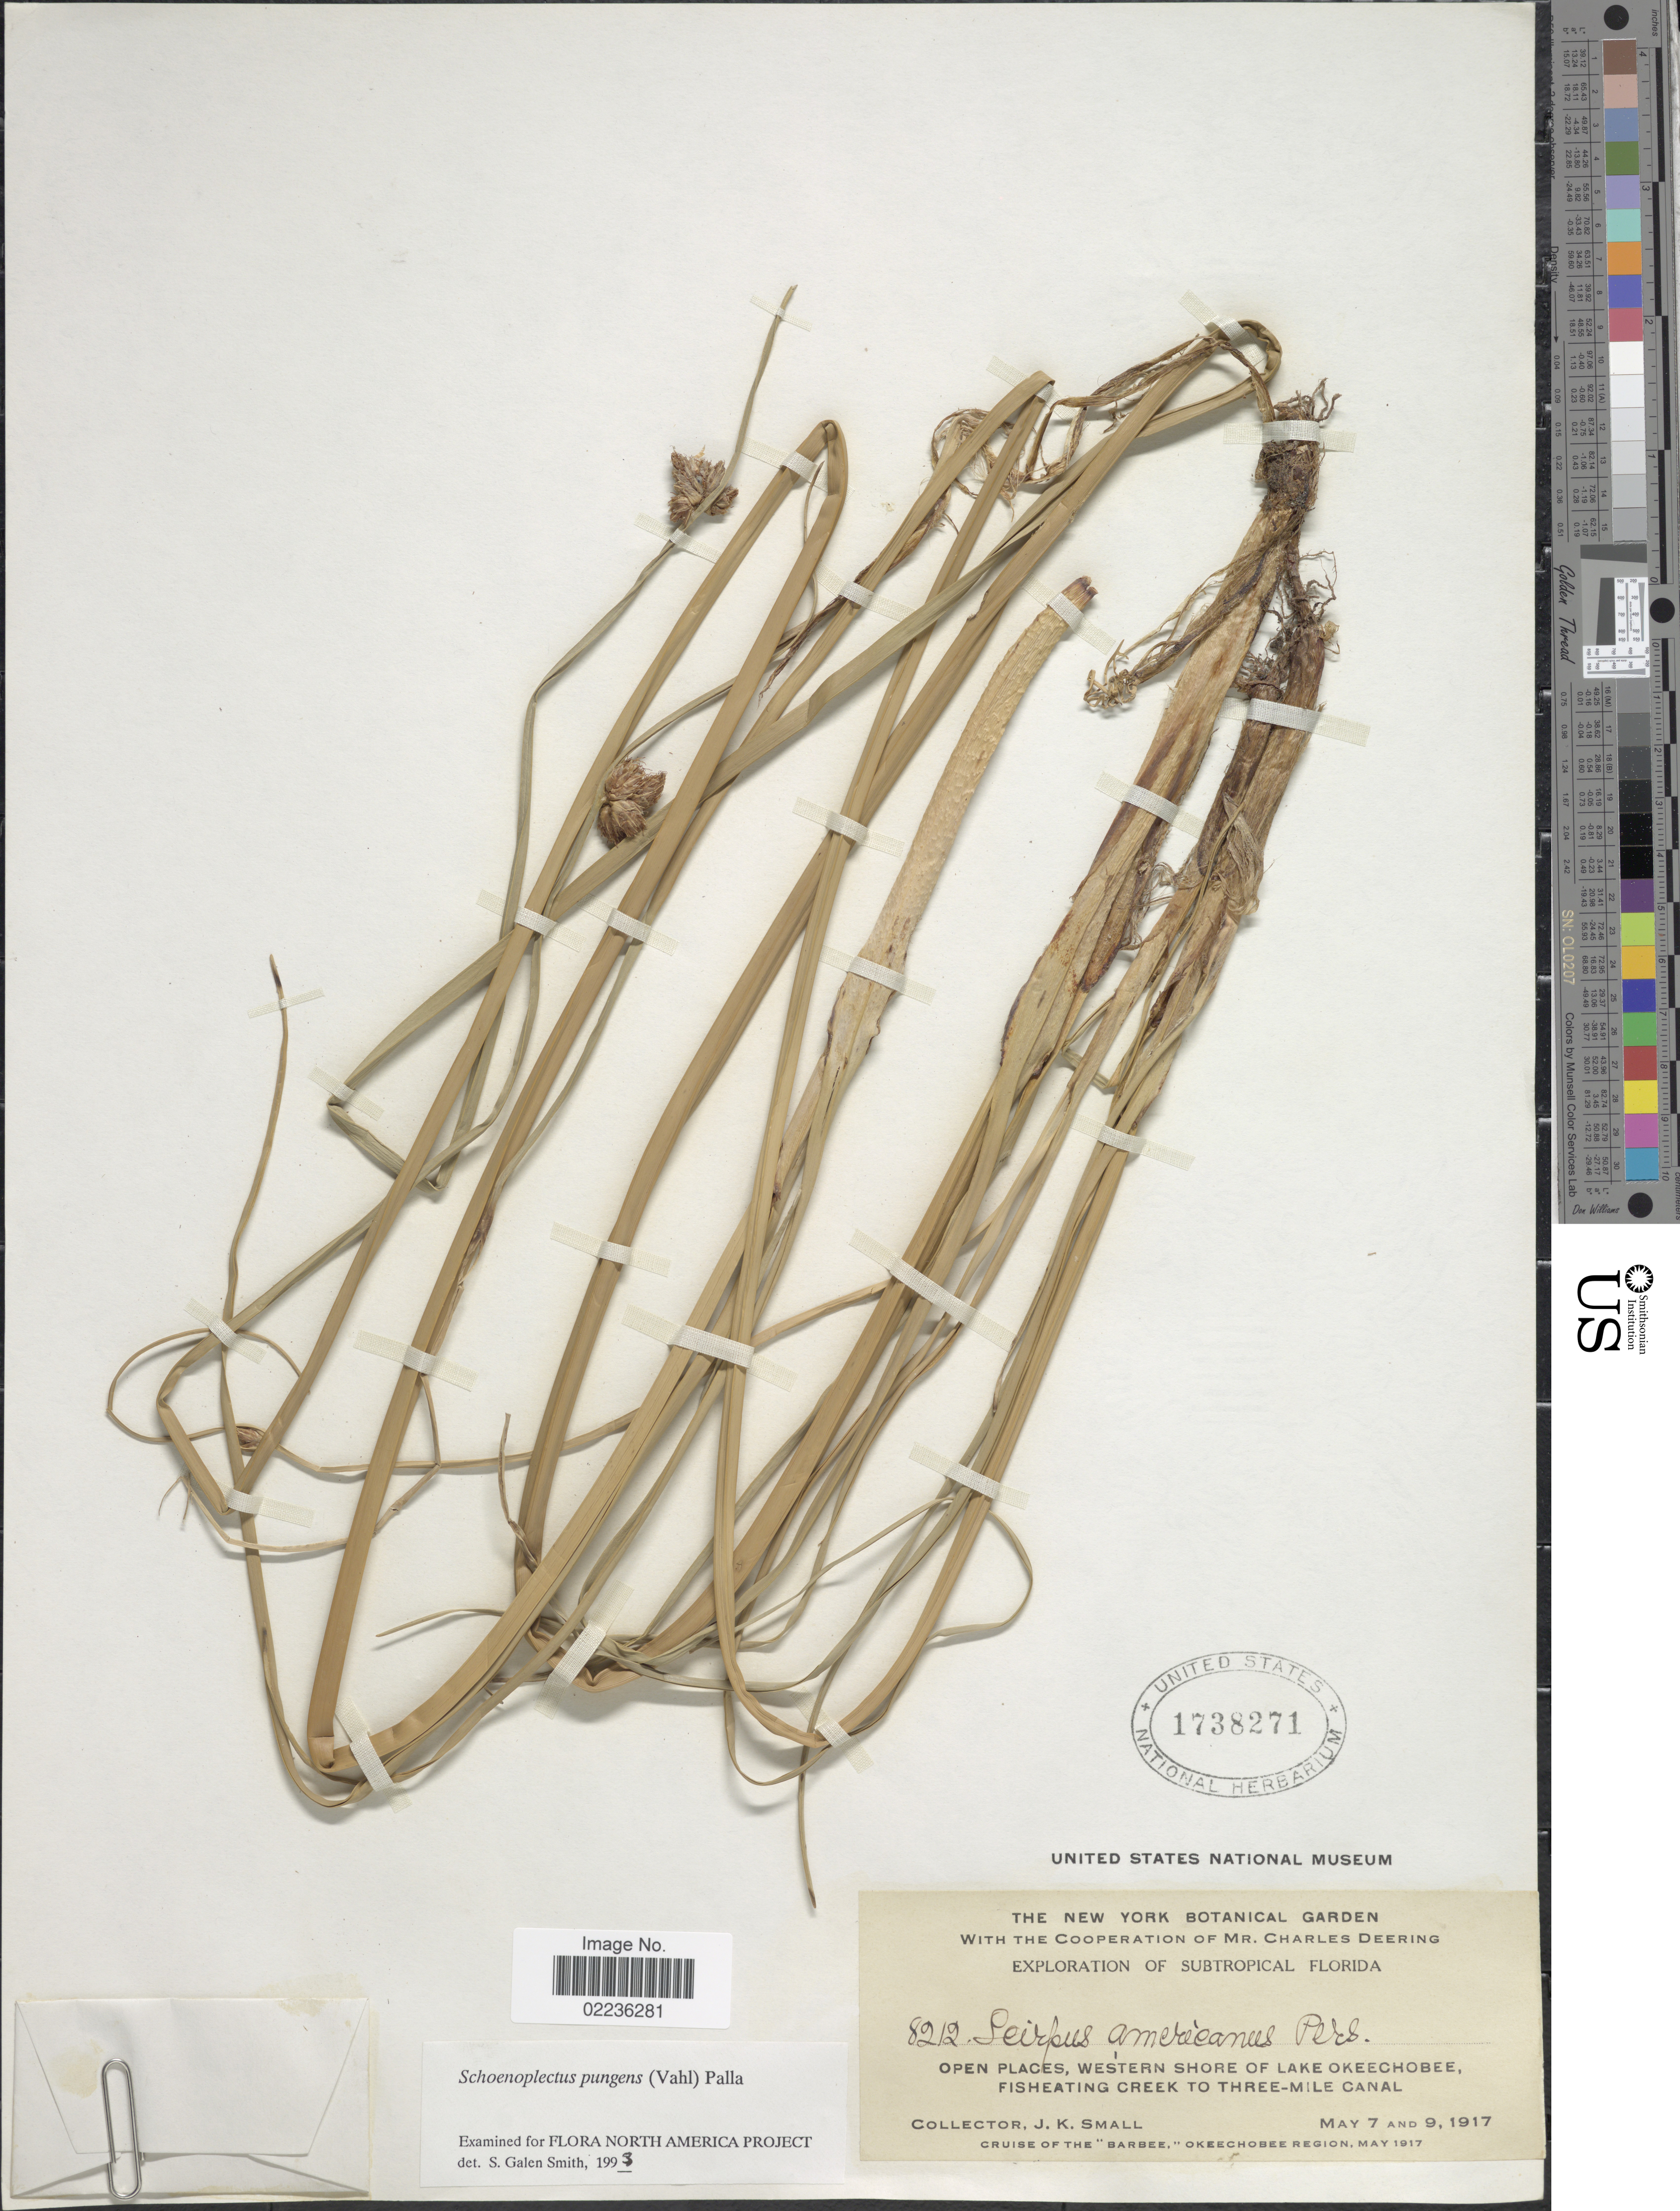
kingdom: Plantae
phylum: Tracheophyta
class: Liliopsida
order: Poales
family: Cyperaceae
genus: Schoenoplectus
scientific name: Schoenoplectus pungens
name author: (Vahl) Palla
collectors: J. K. Small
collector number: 8212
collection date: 1917-05-07/1917-05-09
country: United States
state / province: Florida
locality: Subtropical Florida. Open places, Western shore of Lake Okeechobee, Fisheating Creek to Three-mile Canal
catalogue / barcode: US 1738271